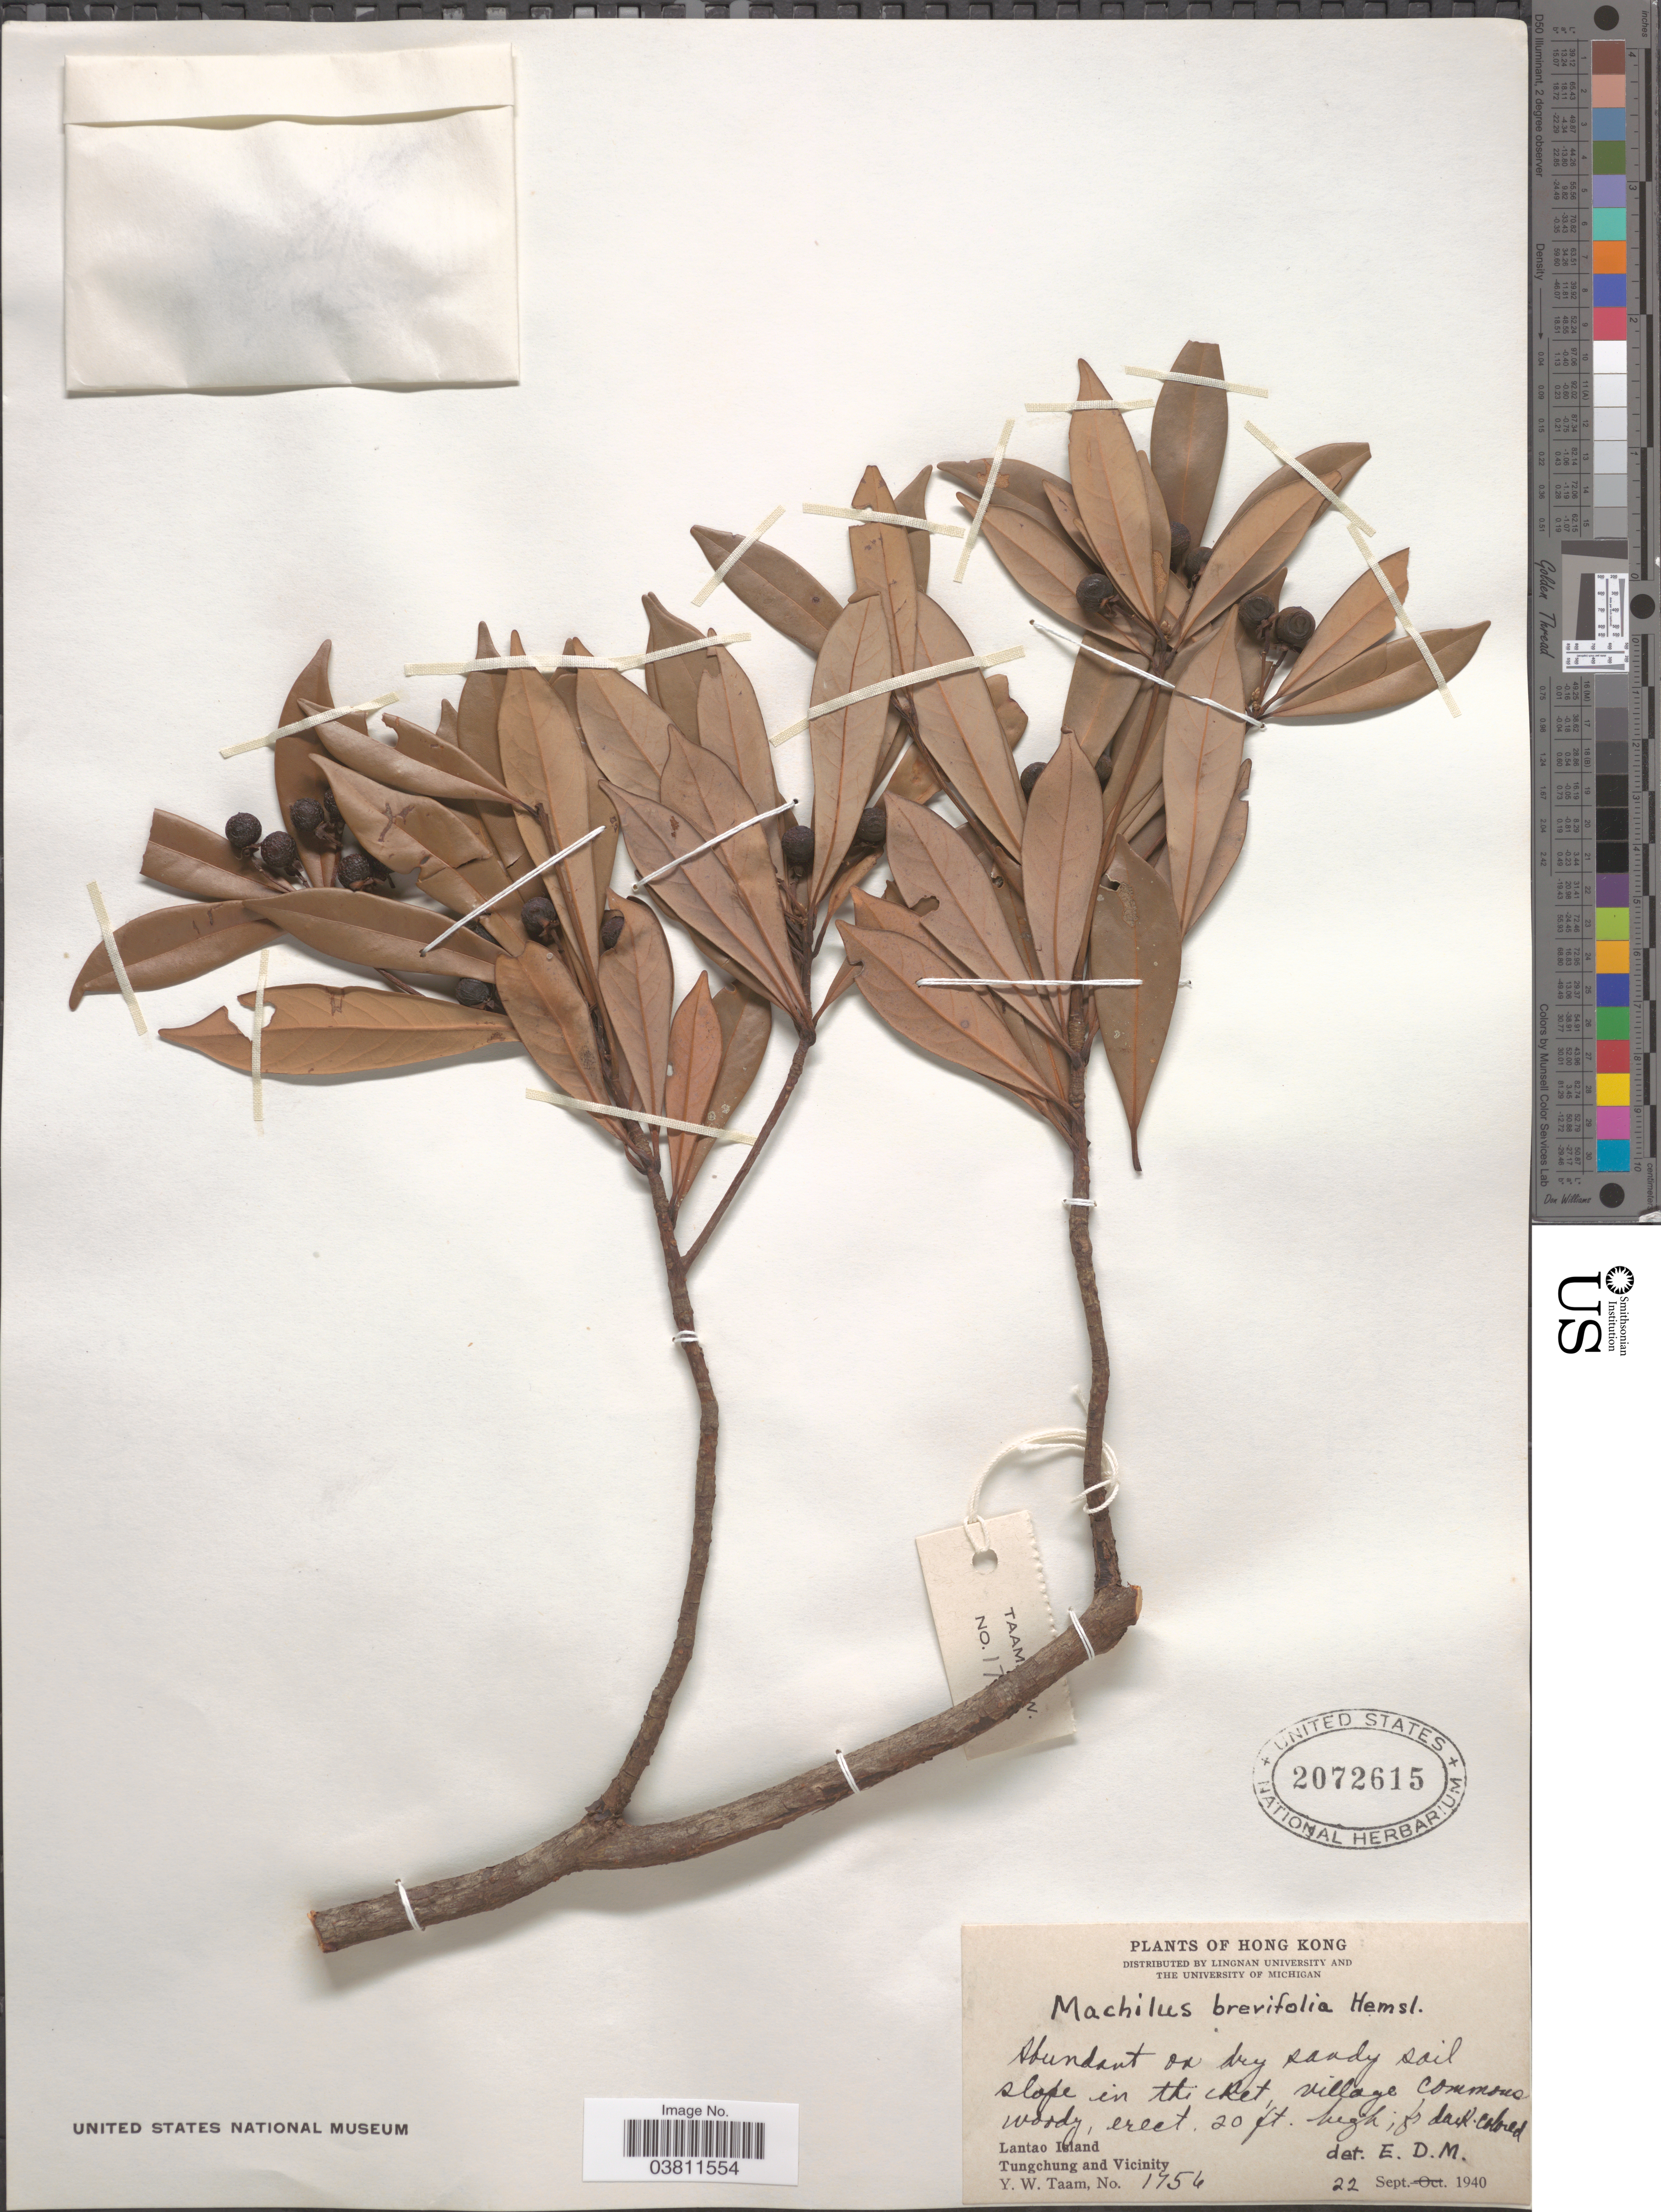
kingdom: Plantae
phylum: Tracheophyta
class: Magnoliopsida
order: Laurales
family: Lauraceae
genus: Machilus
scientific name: Machilus breviflora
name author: (Benth.) Hemsl.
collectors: Y. W. Taam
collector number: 1756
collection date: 1940-09-22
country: China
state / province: Hong Kong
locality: Lantao Island. Tungchung and vicinity.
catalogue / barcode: US 2072615